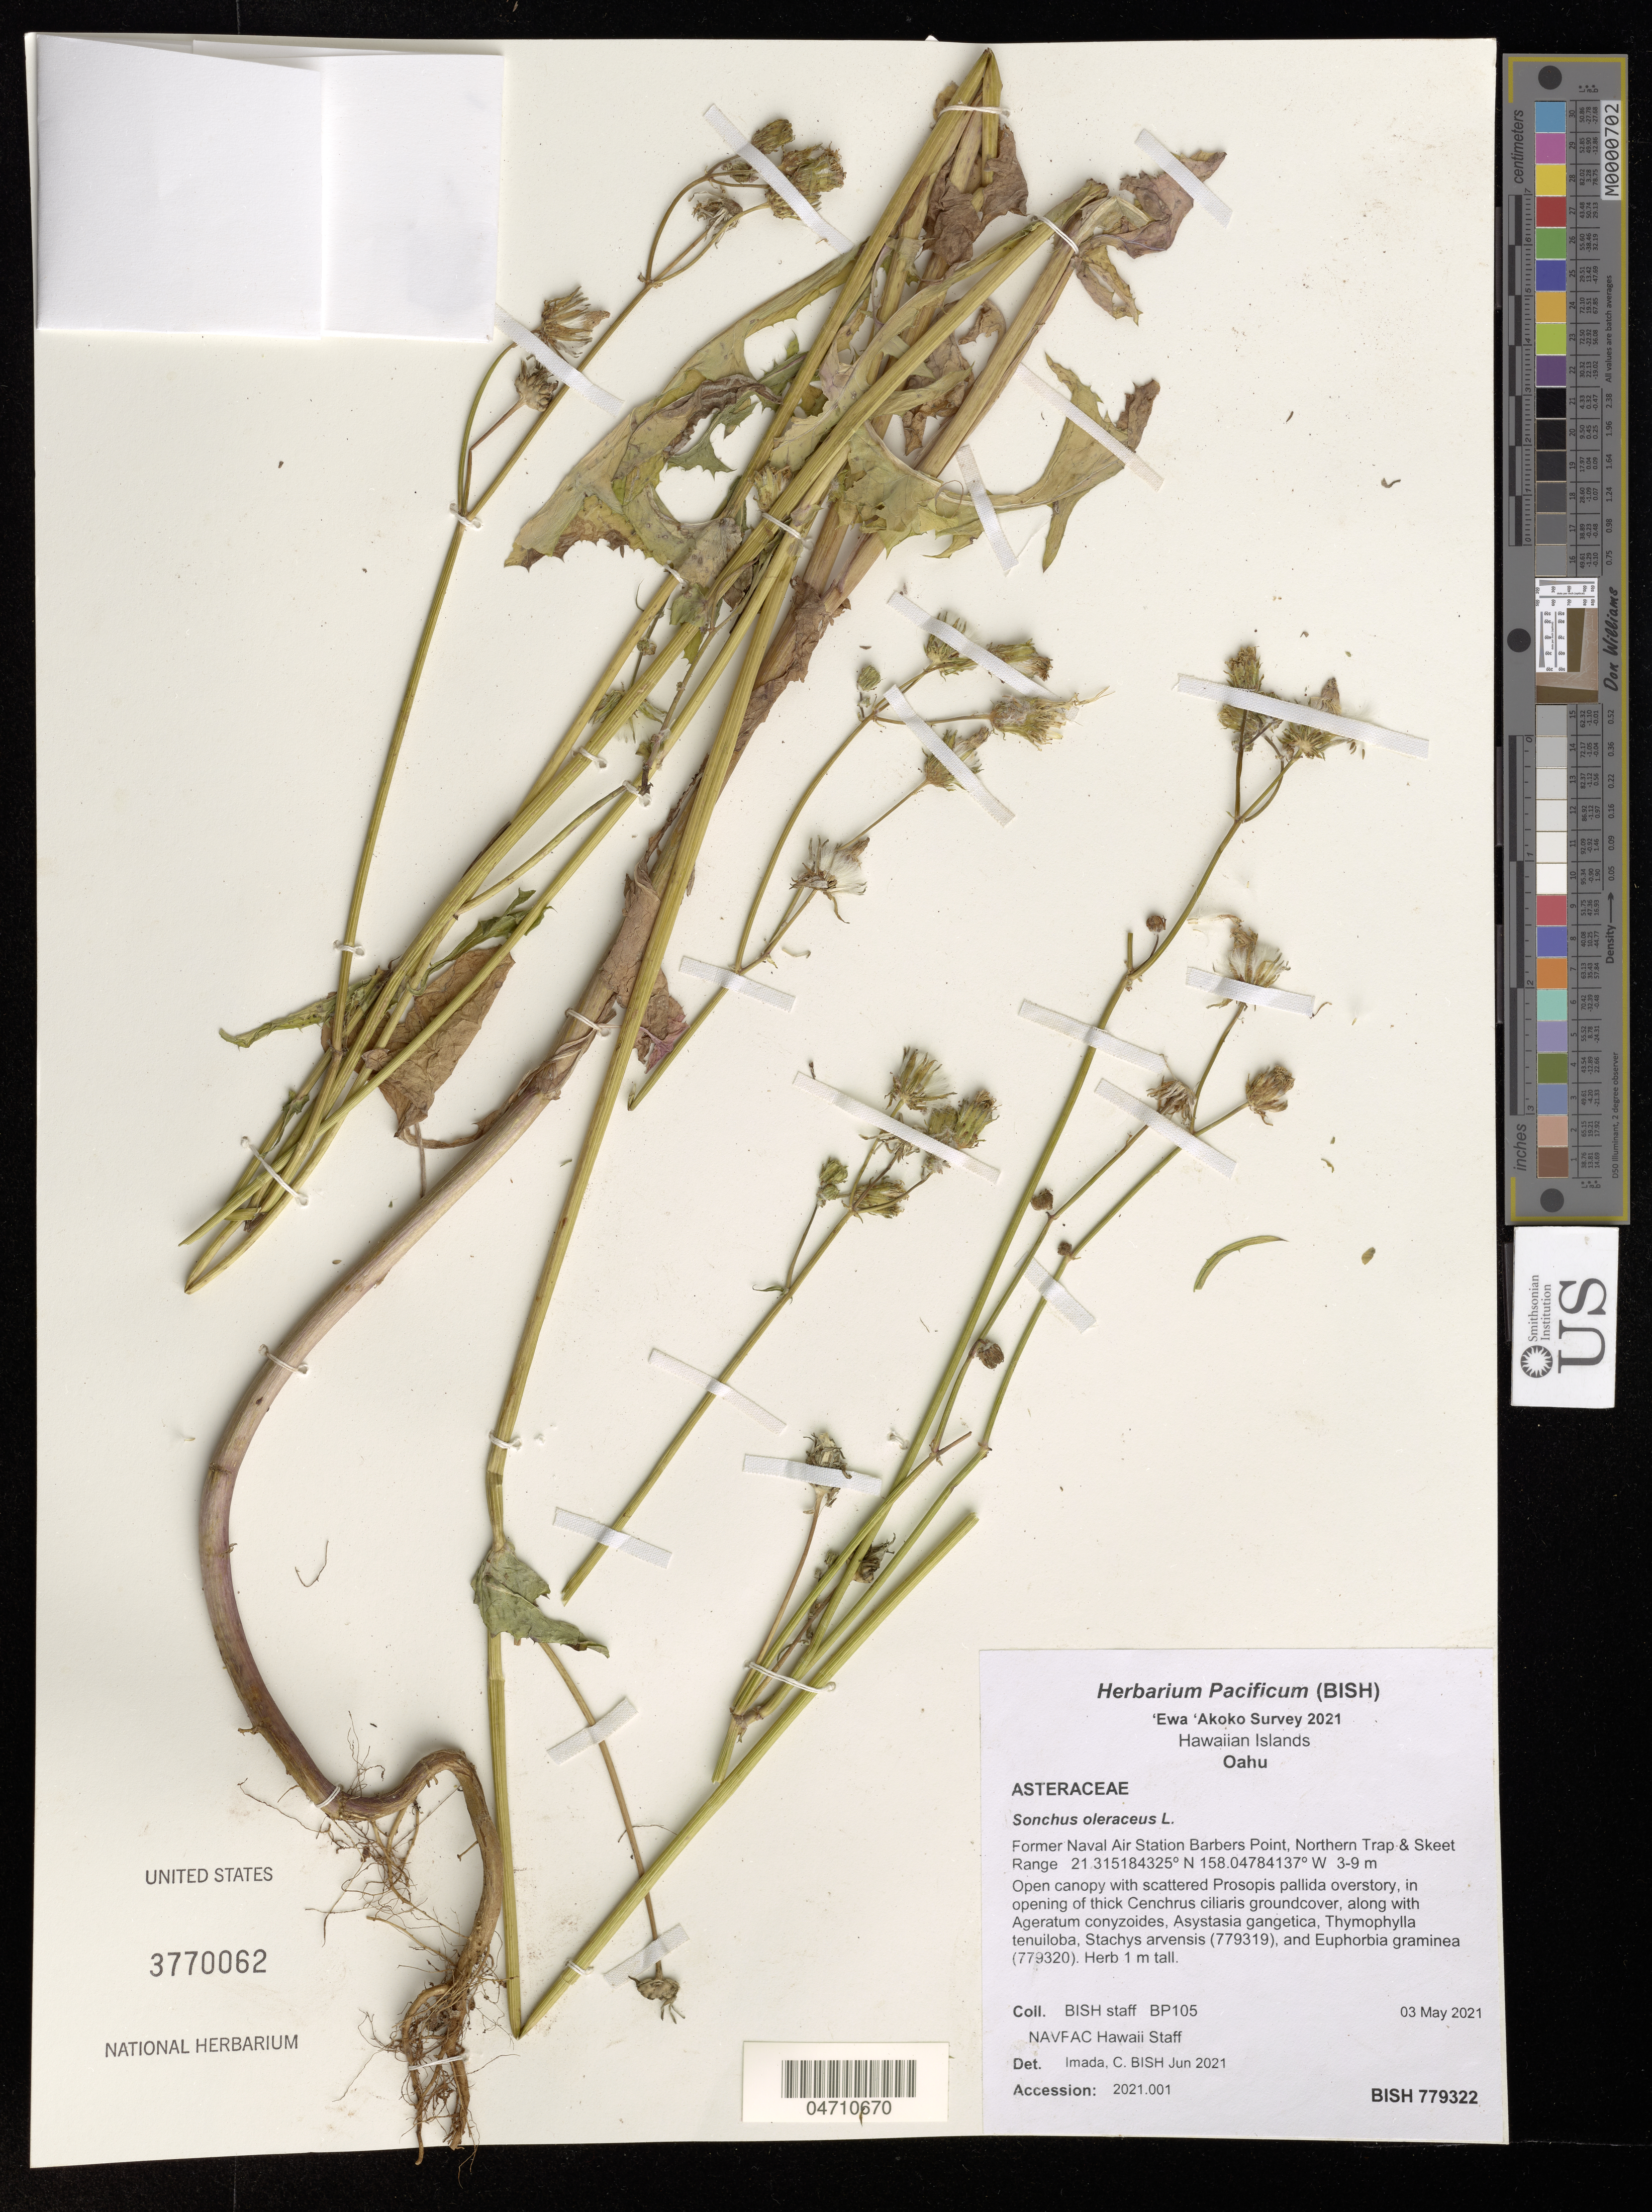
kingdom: Plantae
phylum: Tracheophyta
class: Magnoliopsida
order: Asterales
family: Asteraceae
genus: Sonchus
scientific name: Sonchus oleraceus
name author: L.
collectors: Bernice P. Bishop Museum & N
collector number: BP105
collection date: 2021-05-03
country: United States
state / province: Hawaii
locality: Hawaiian Islands. Oahu. Former Naval Air Station Barbers Point, Northern Trap & Skeet Range.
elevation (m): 3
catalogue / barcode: US 3770062